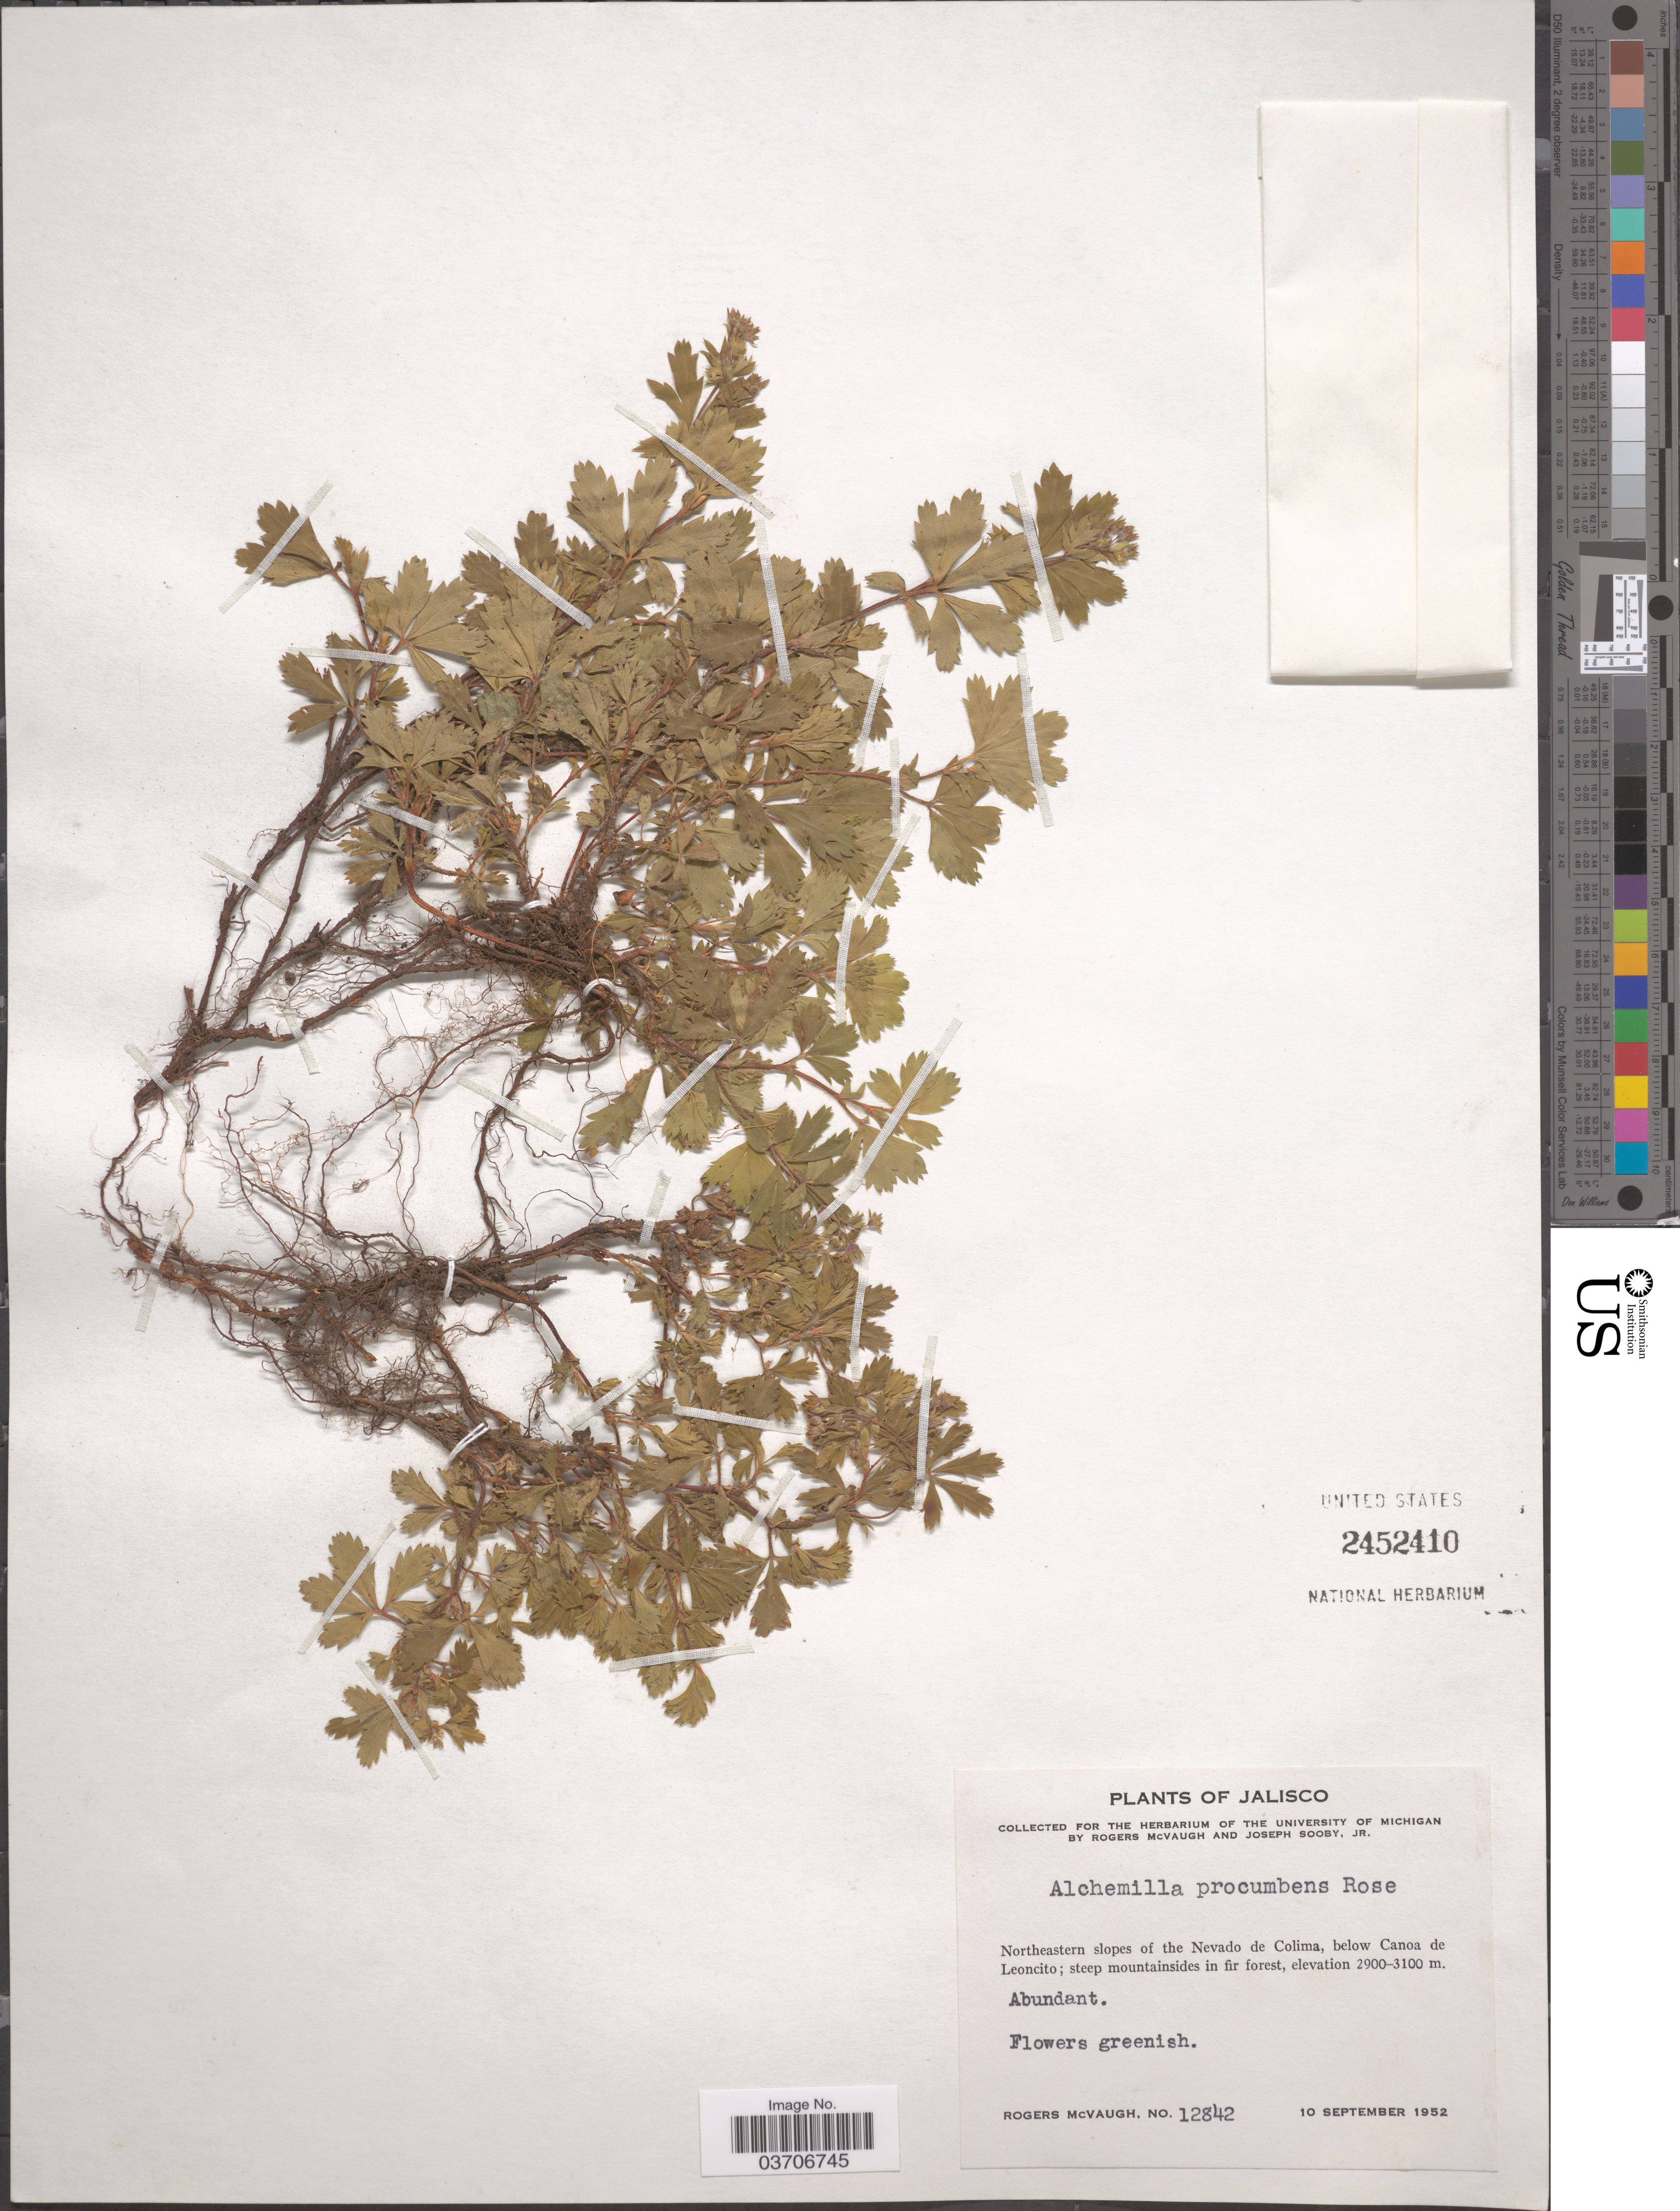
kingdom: Plantae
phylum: Tracheophyta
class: Magnoliopsida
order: Rosales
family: Rosaceae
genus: Lachemilla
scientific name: Lachemilla procumbens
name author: (Rose) Rydb.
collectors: R. McVaugh & J. Sooby Jr.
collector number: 12842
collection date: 1952-09-10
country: Mexico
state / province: Jalisco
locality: Northeastern slopes of the Nevado de Colima, below Canoa de Leoncito; steep mountainsides in fir forest.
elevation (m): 2900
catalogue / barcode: US 2452410